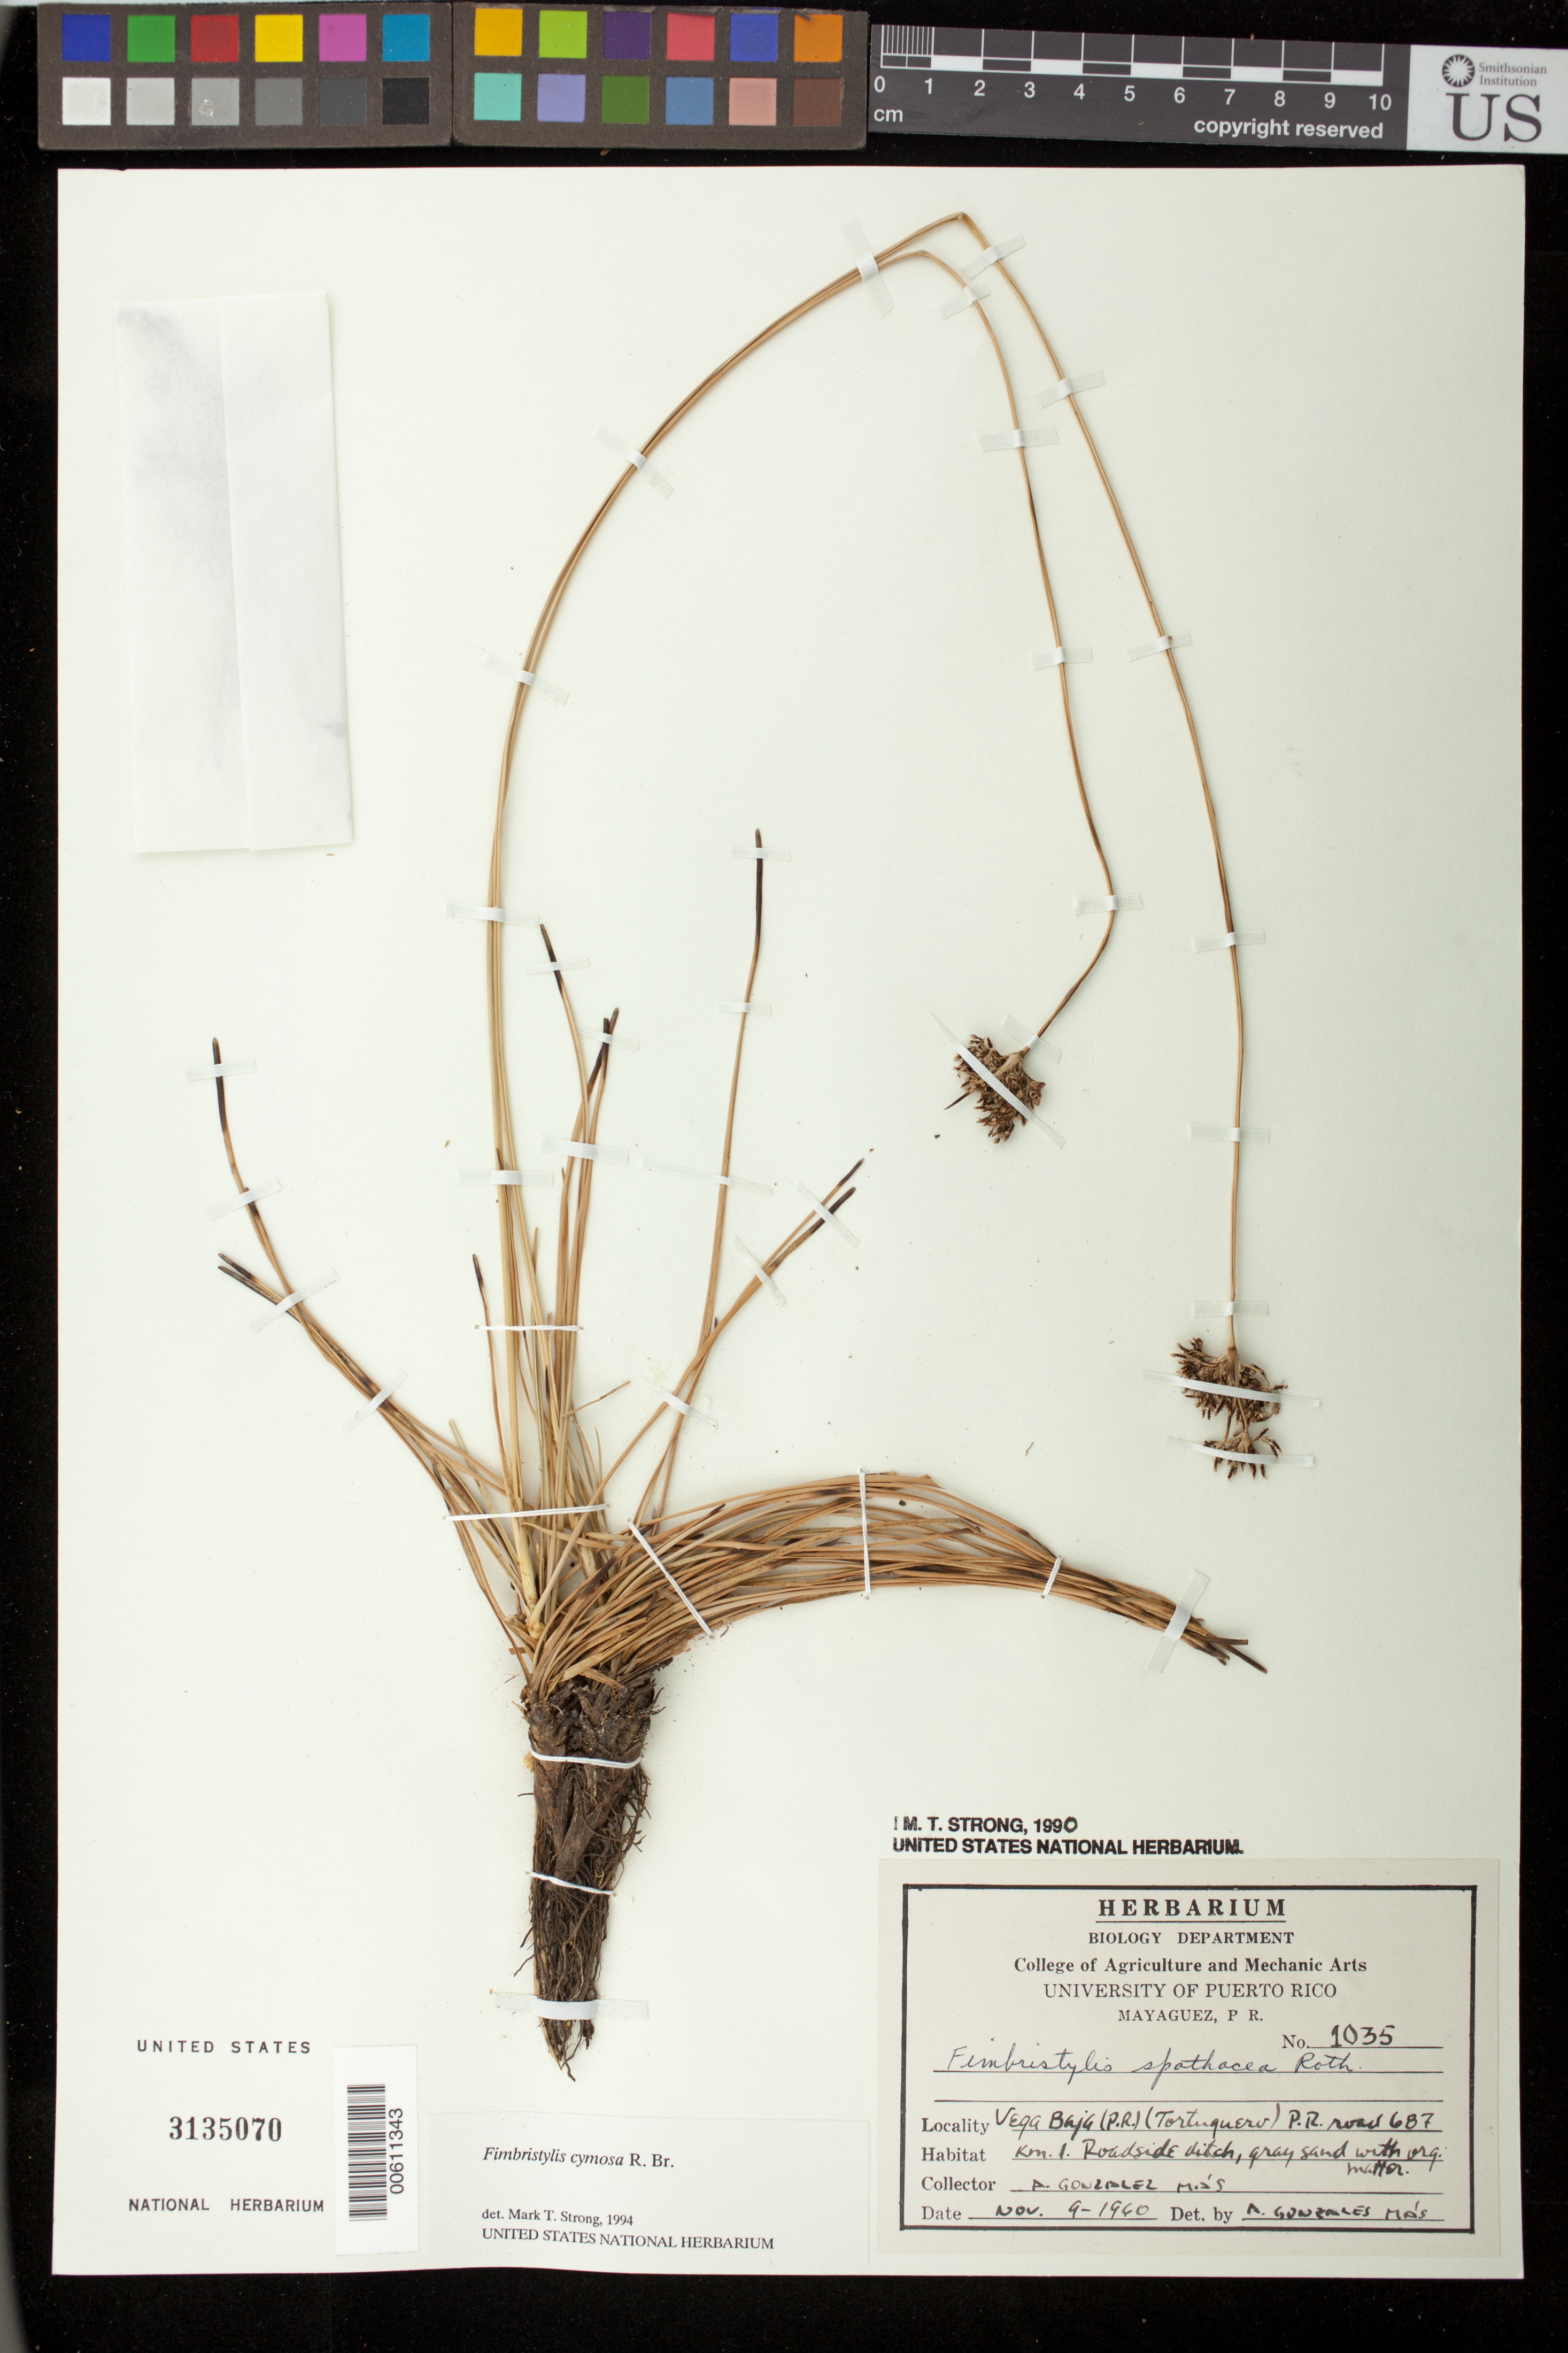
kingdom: Plantae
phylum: Tracheophyta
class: Liliopsida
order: Poales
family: Cyperaceae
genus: Fimbristylis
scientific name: Fimbristylis cymosa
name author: R. Br.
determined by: Strong, M. T., (US), Smithsonian Institution - National Museum of Natural History (UNITED STATES)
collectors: A. González Más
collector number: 1035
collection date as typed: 09 Nov 1960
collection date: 1960-11-09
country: Puerto Rico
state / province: Vega Baja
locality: Tortuguero, P.R. road 687, Km 1.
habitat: Roadside ditch, gray sand with org. matter.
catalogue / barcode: US 3135070